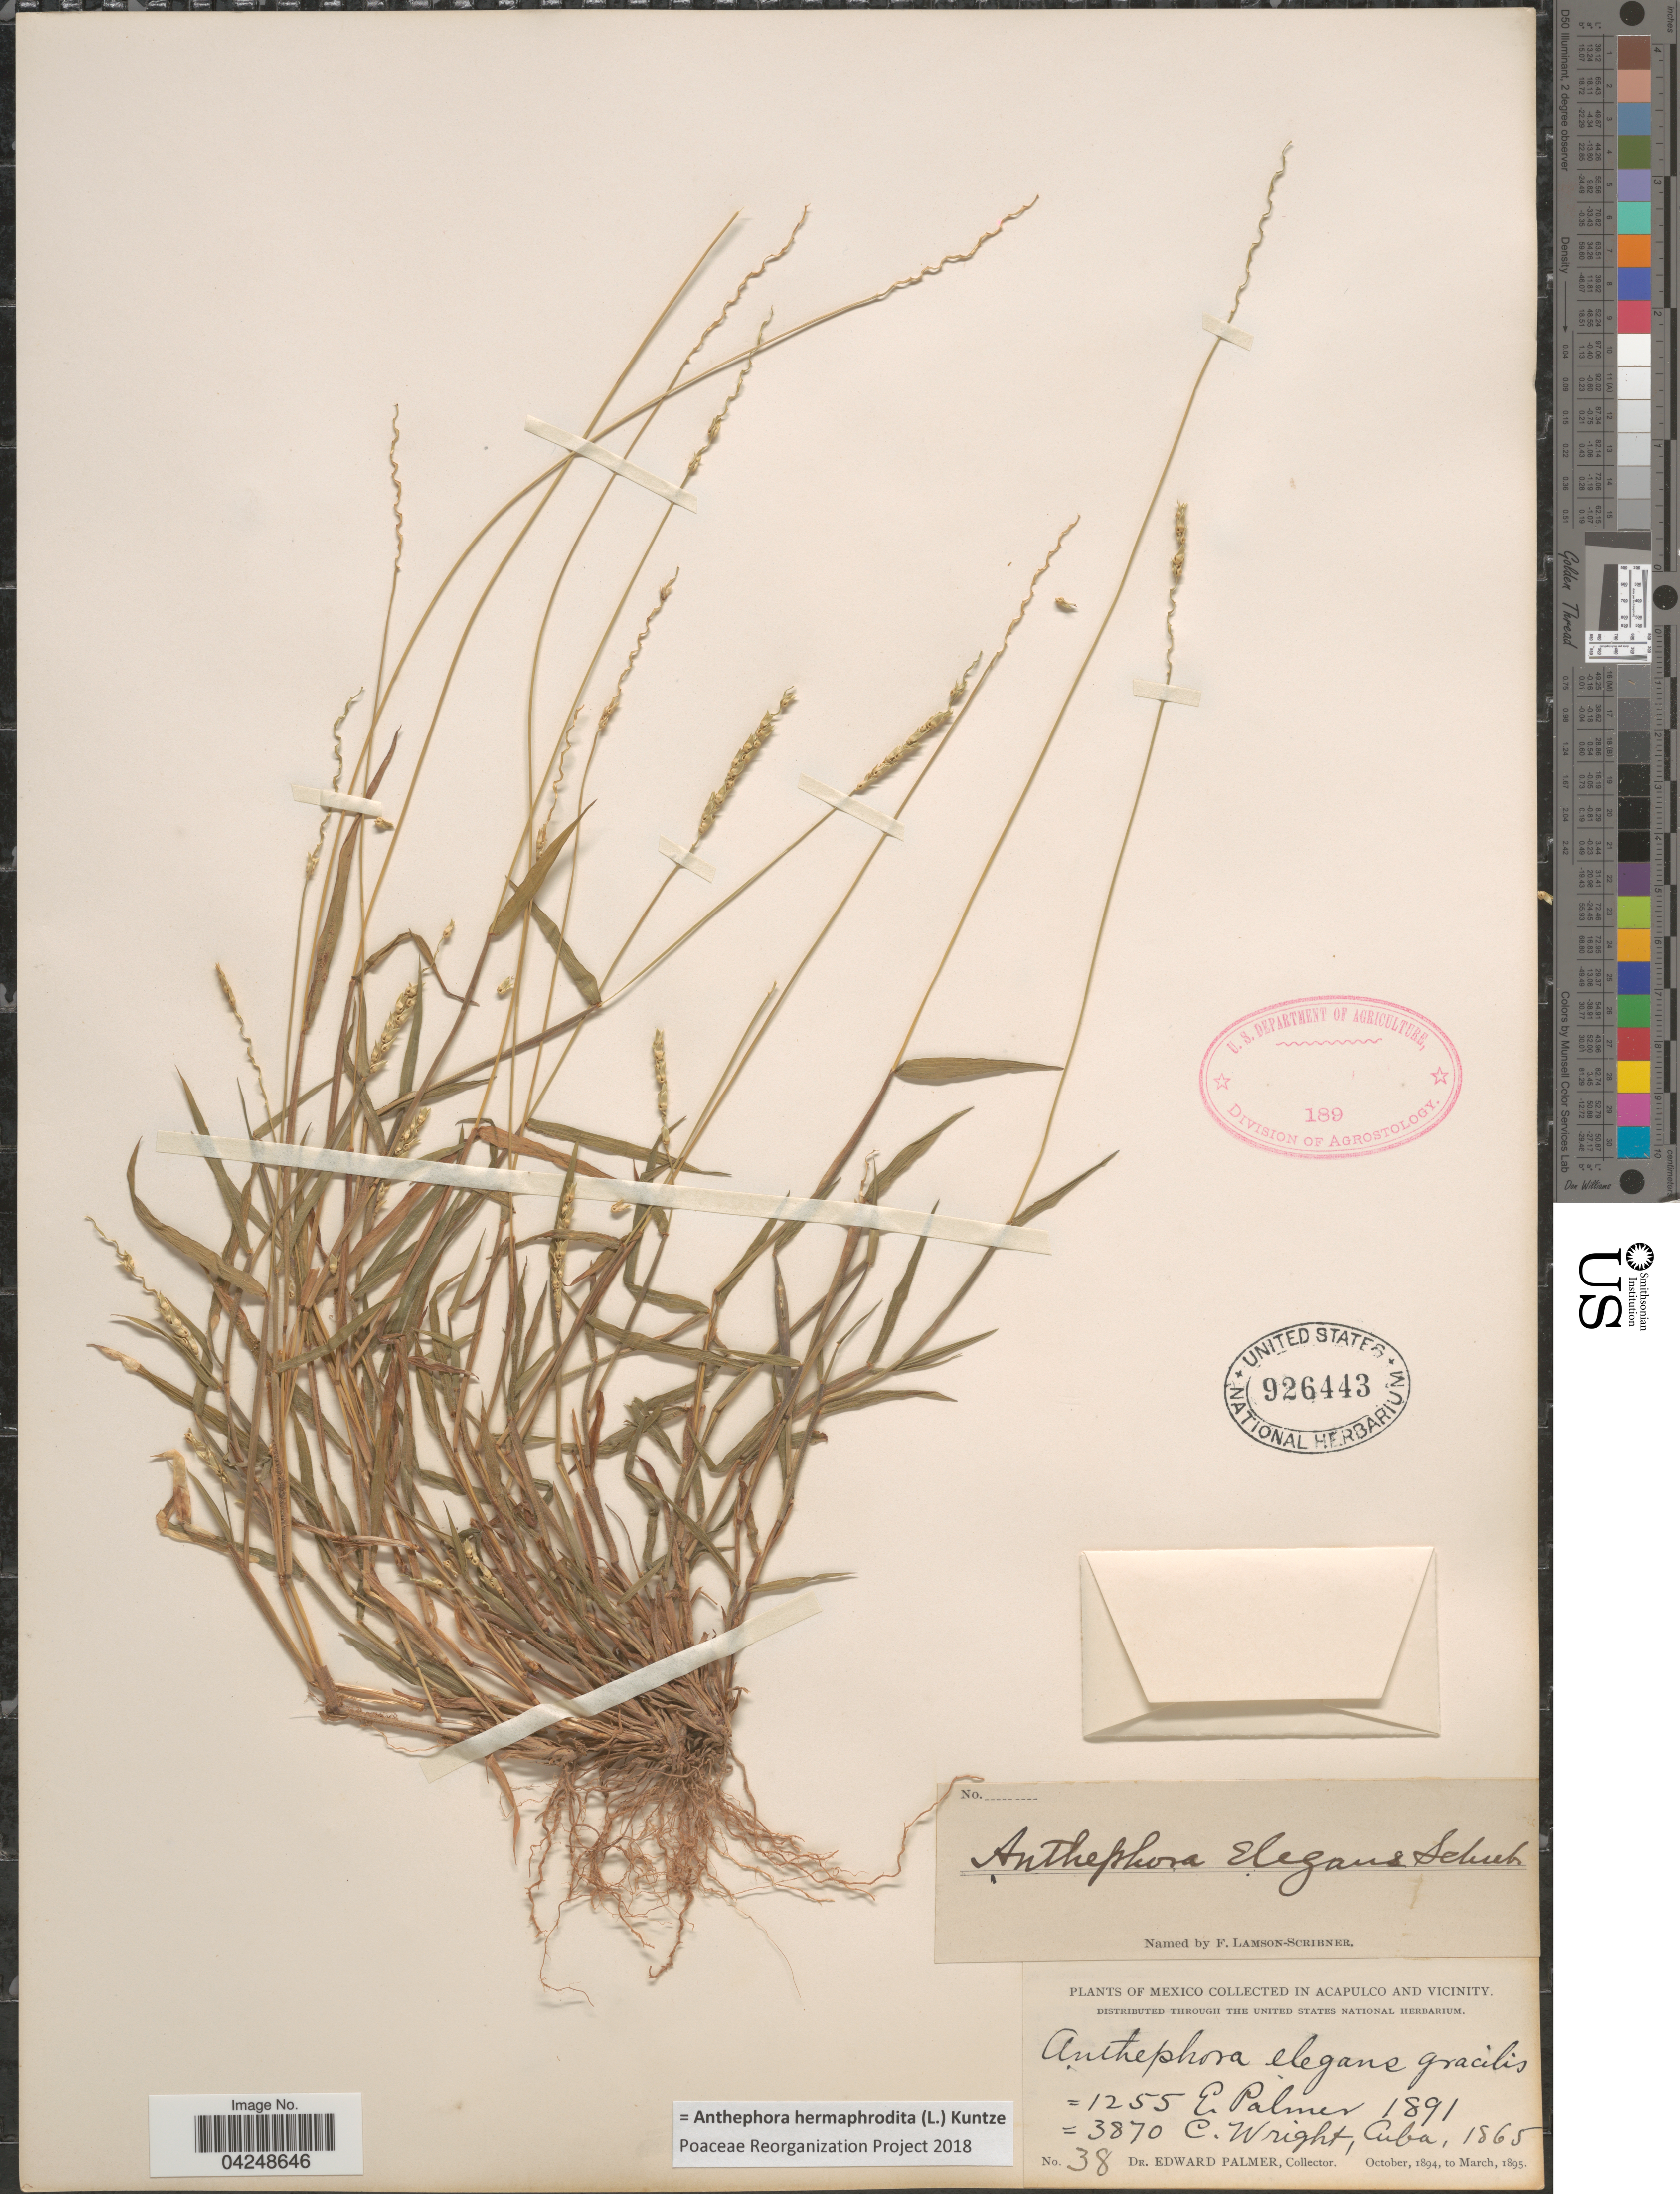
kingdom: Plantae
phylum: Tracheophyta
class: Liliopsida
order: Poales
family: Poaceae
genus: Anthephora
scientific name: Anthephora hermaphrodita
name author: (L.) Kuntze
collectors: E. Palmer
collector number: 38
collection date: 1894-10/1895-03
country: Mexico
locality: In Acapulco and vicinity.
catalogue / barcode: US 926443